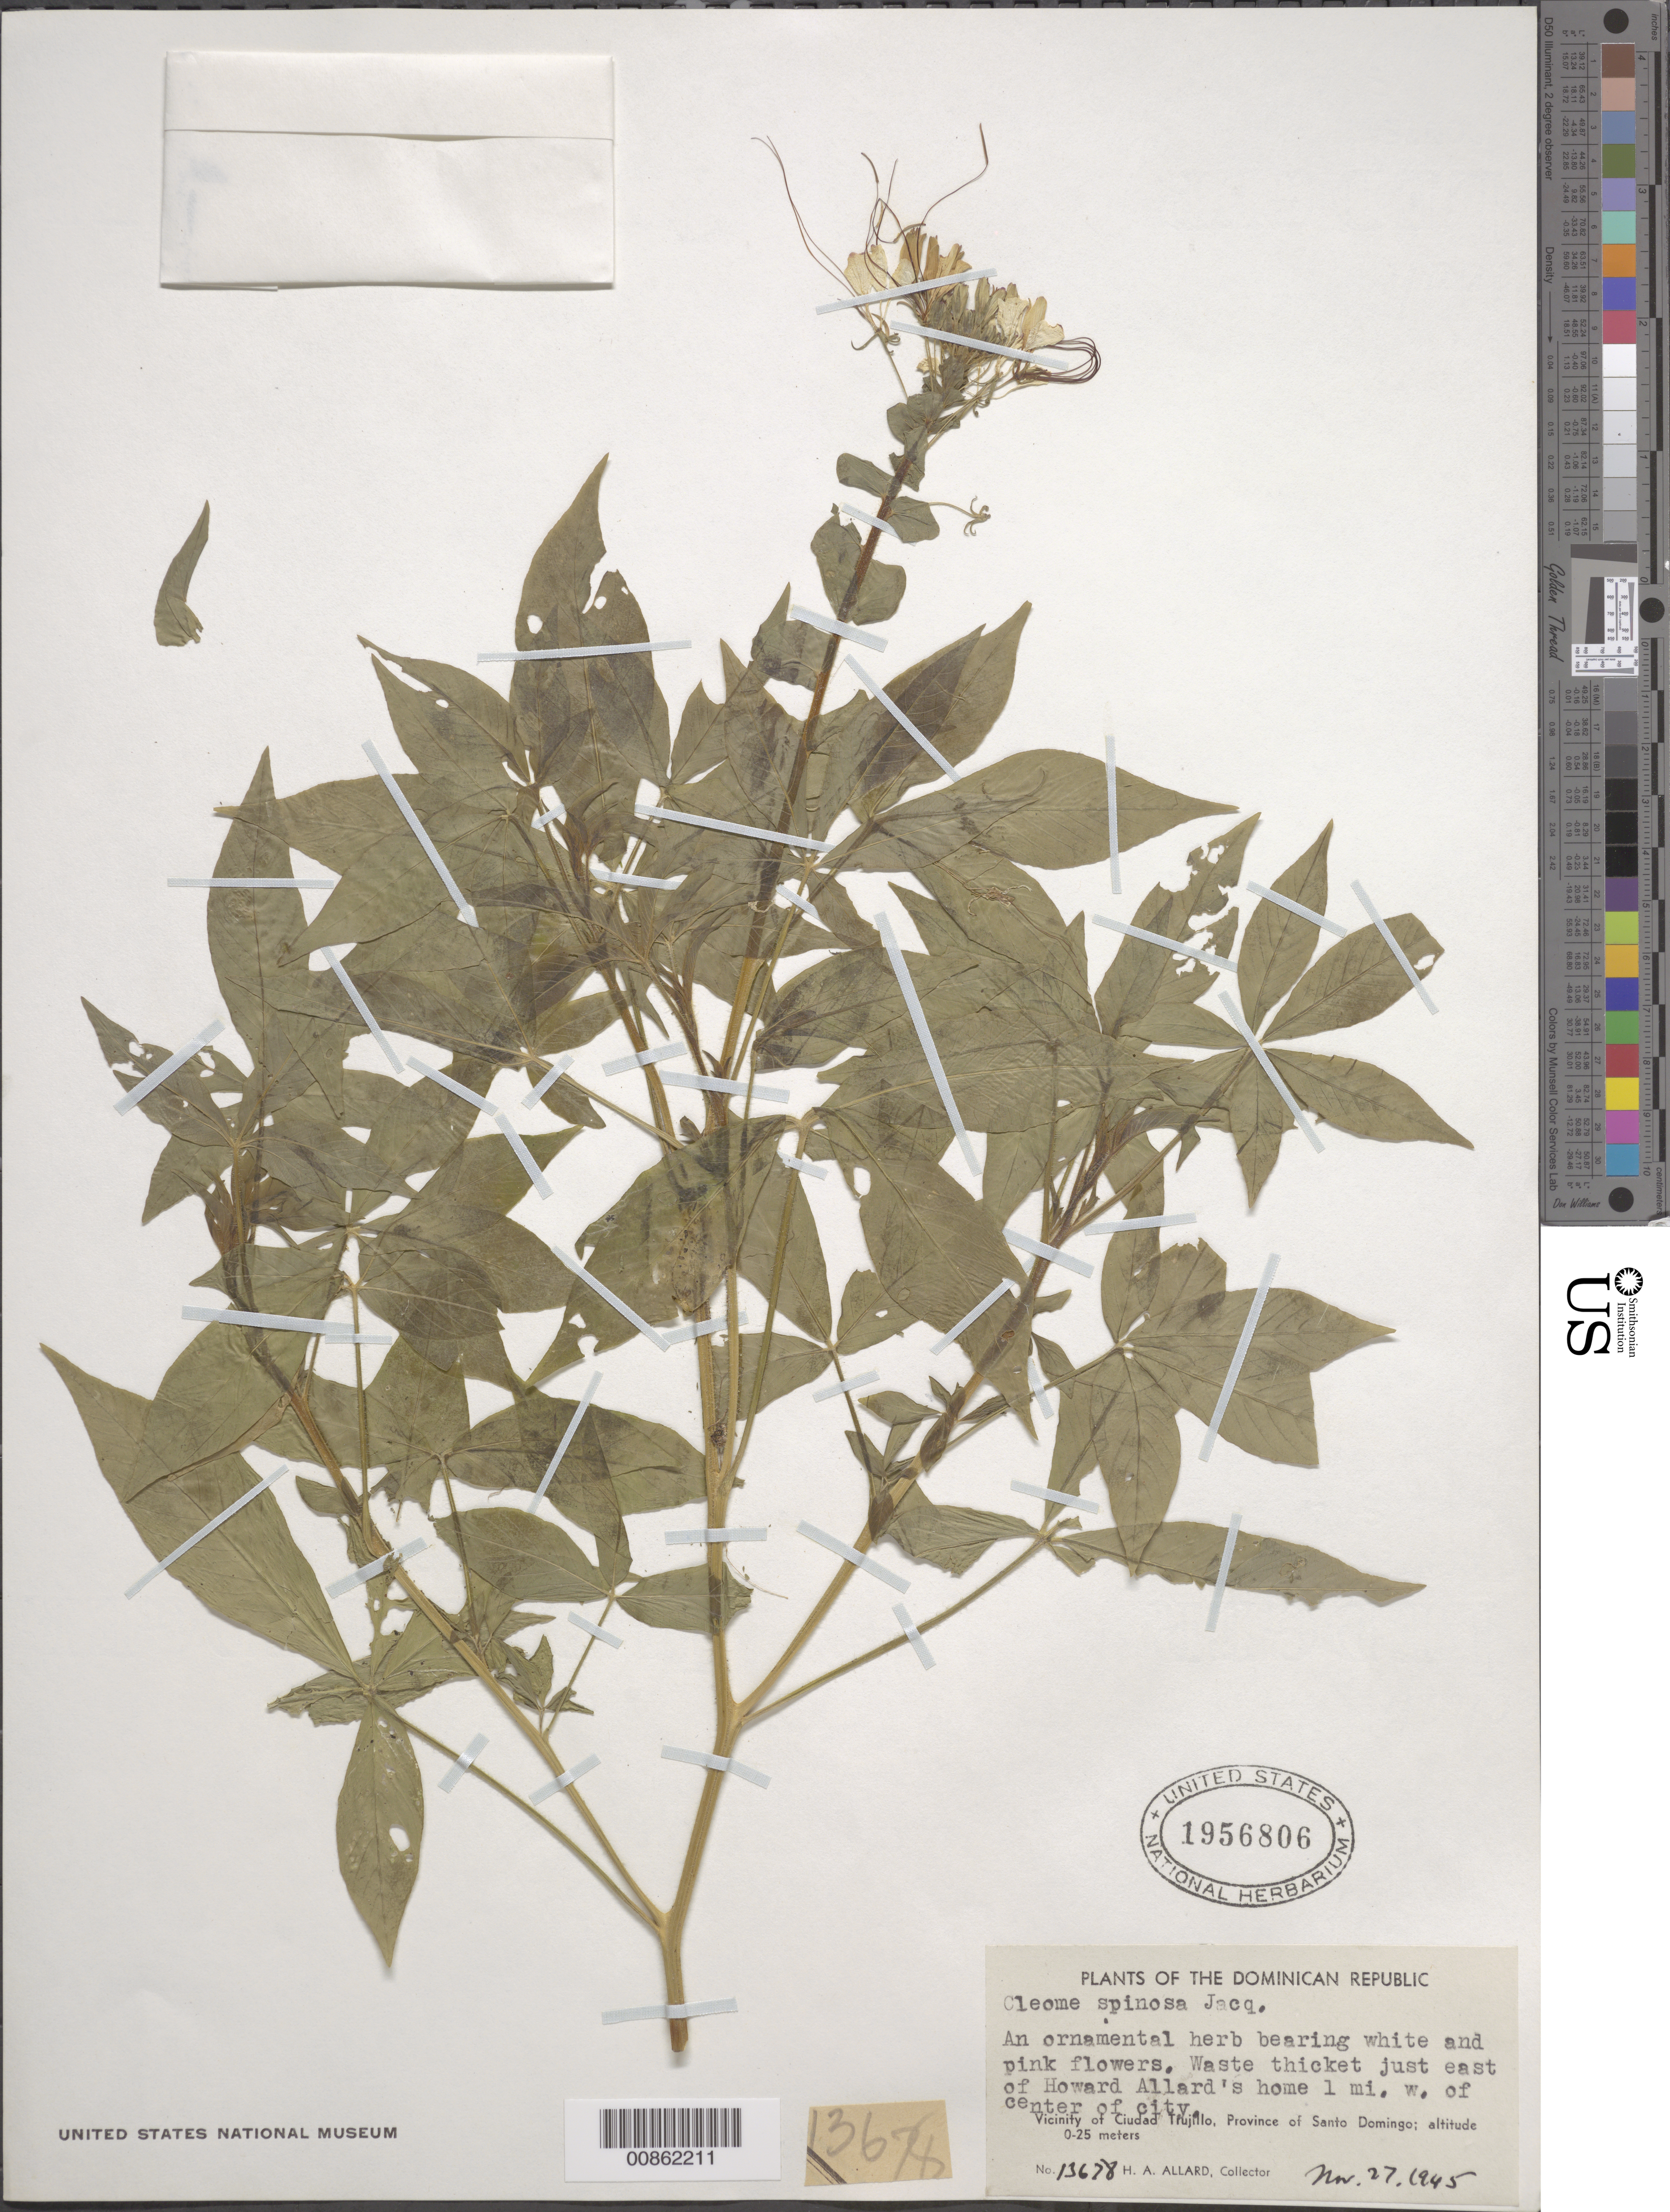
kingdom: Plantae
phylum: Tracheophyta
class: Magnoliopsida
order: Brassicales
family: Cleomaceae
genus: Tarenaya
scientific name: Tarenaya spinosa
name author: (Jacq.) Raf.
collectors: H. A. Allard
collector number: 13678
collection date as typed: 27 Nov 1945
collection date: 1945-11-27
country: Dominican Republic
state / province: Distrito Nacional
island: Hispaniola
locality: Vicinity of Ciudad Trujillo, Province of Santo Domingo (obsolete). Just east of Howard Allard's home, 1 mi. W of center of city.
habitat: Waste thicket.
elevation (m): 0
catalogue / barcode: US 1956806